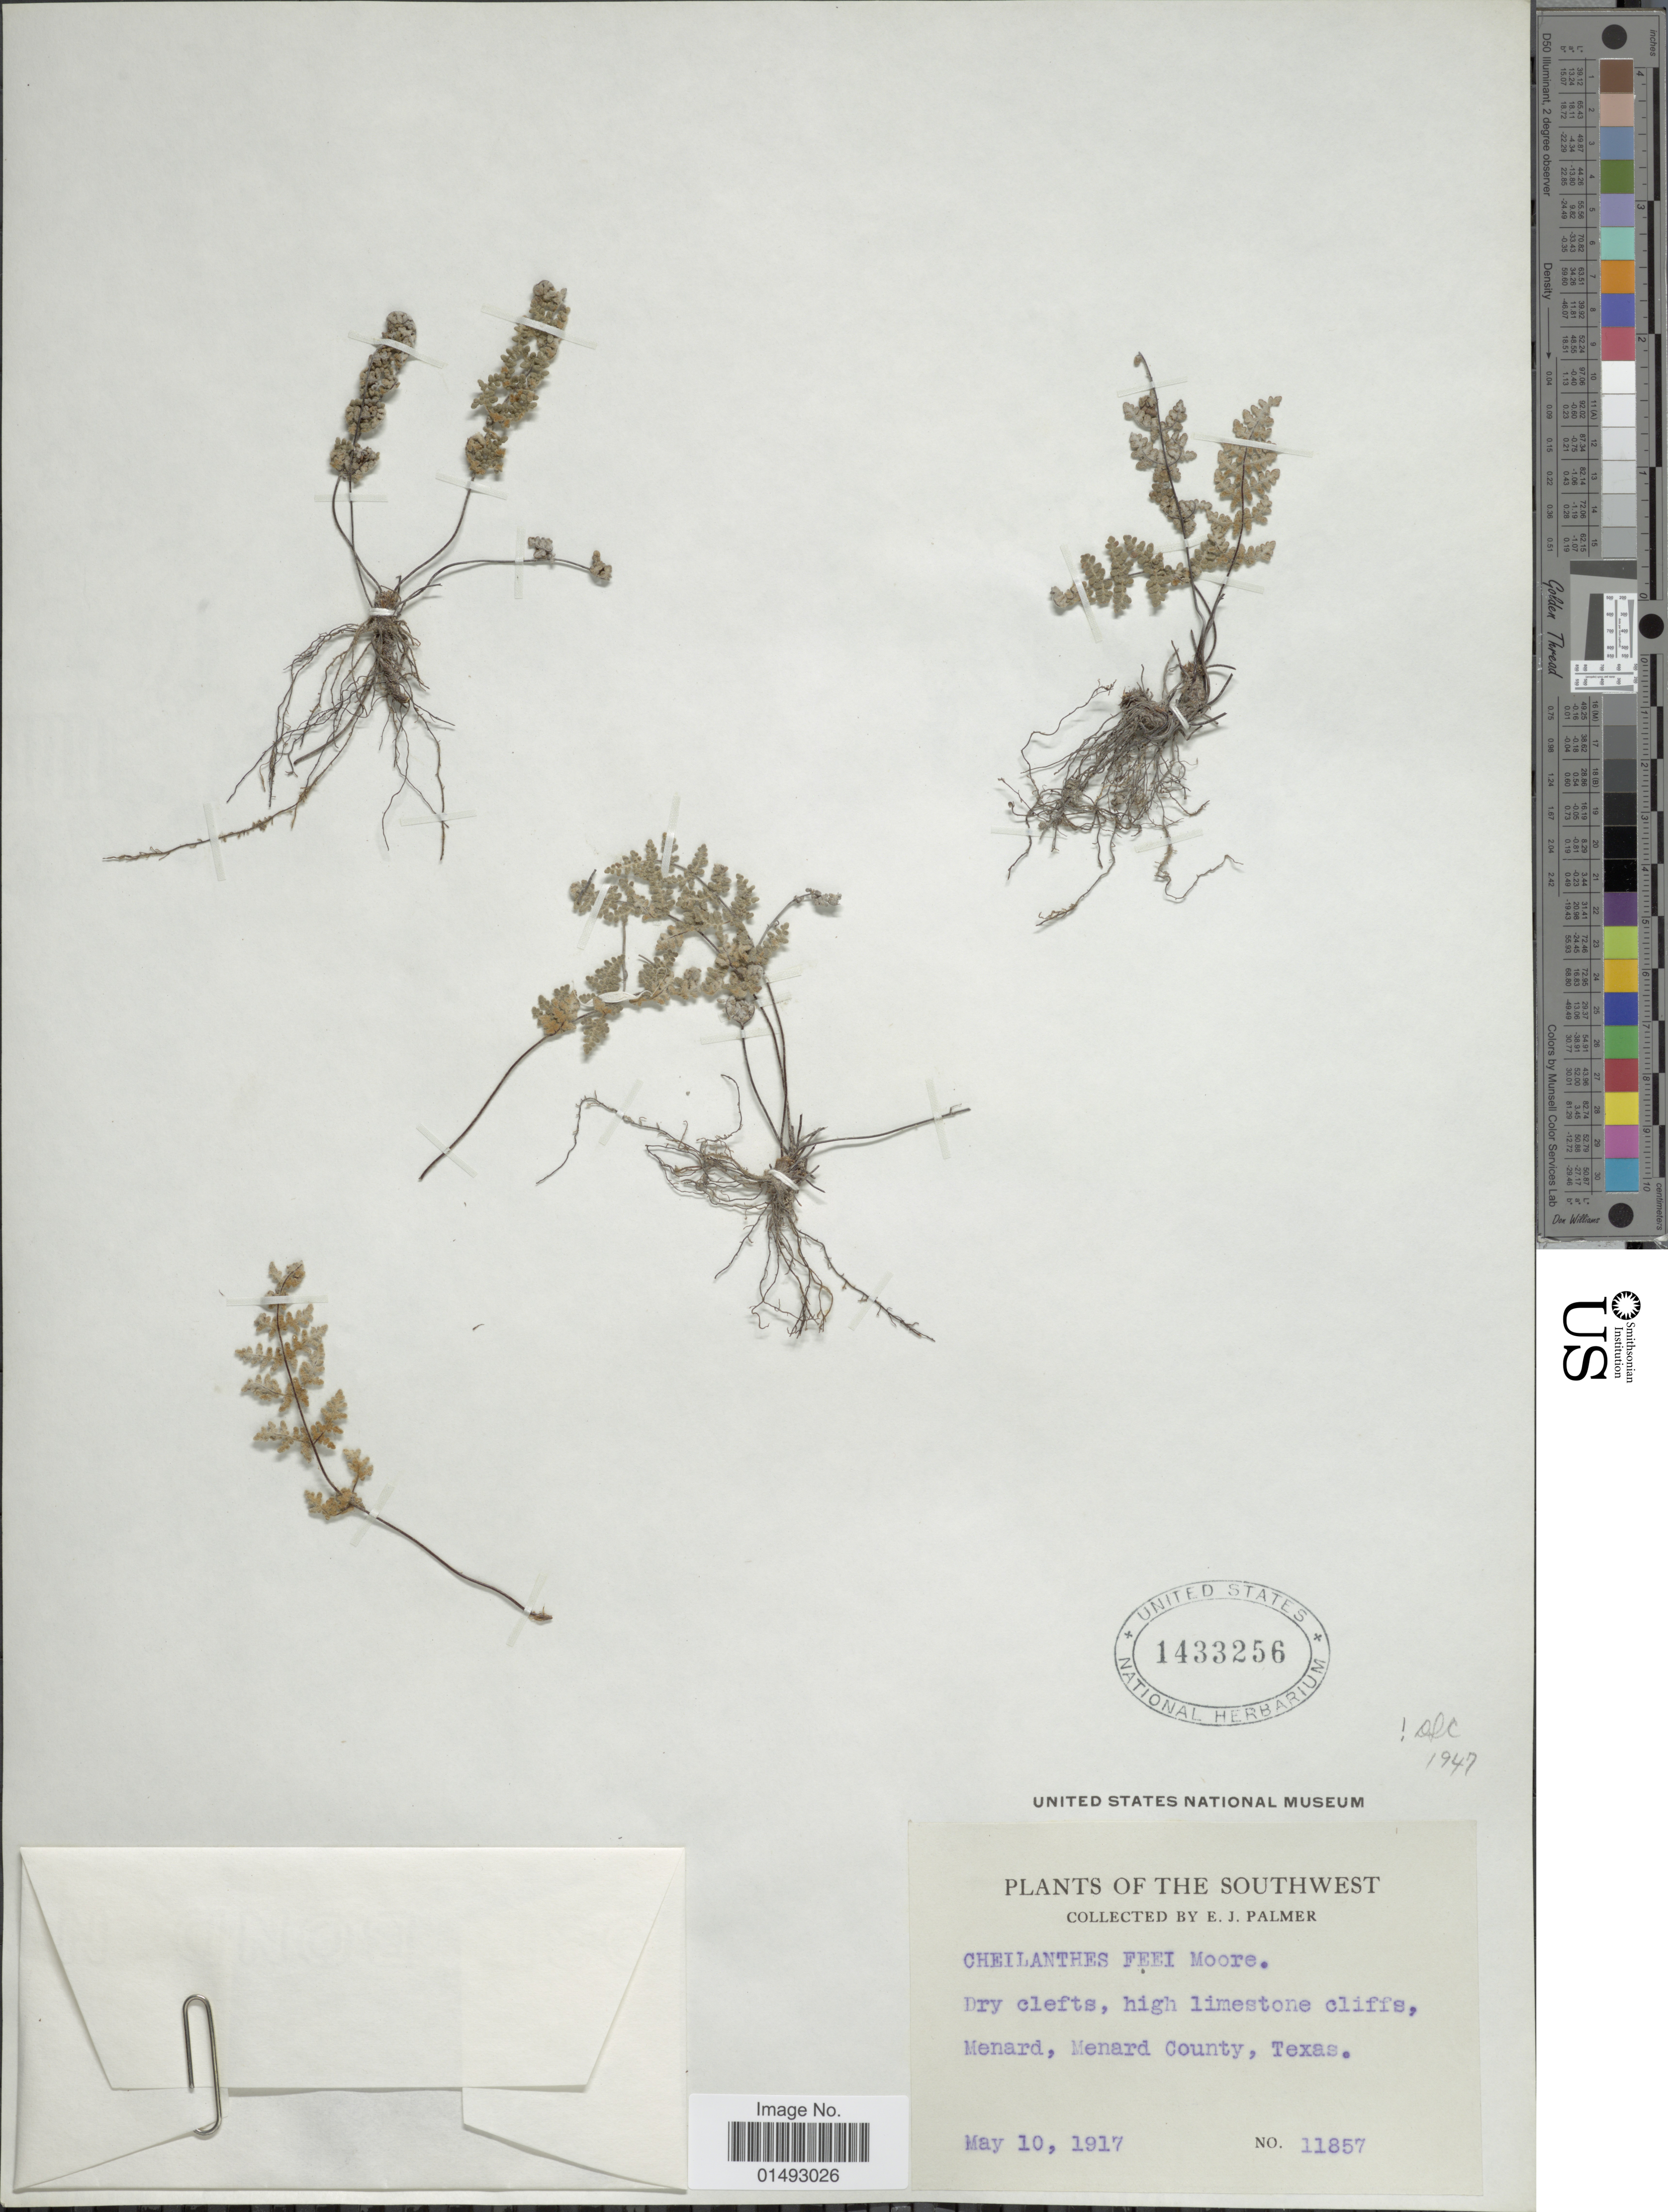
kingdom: Plantae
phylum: Tracheophyta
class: Polypodiopsida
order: Polypodiales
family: Pteridaceae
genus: Myriopteris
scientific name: Myriopteris gracilis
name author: Fée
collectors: E. J. Palmer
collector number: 11857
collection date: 1917-05-10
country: United States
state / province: Texas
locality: The Southwest, Menard, Menard County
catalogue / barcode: US 1433256